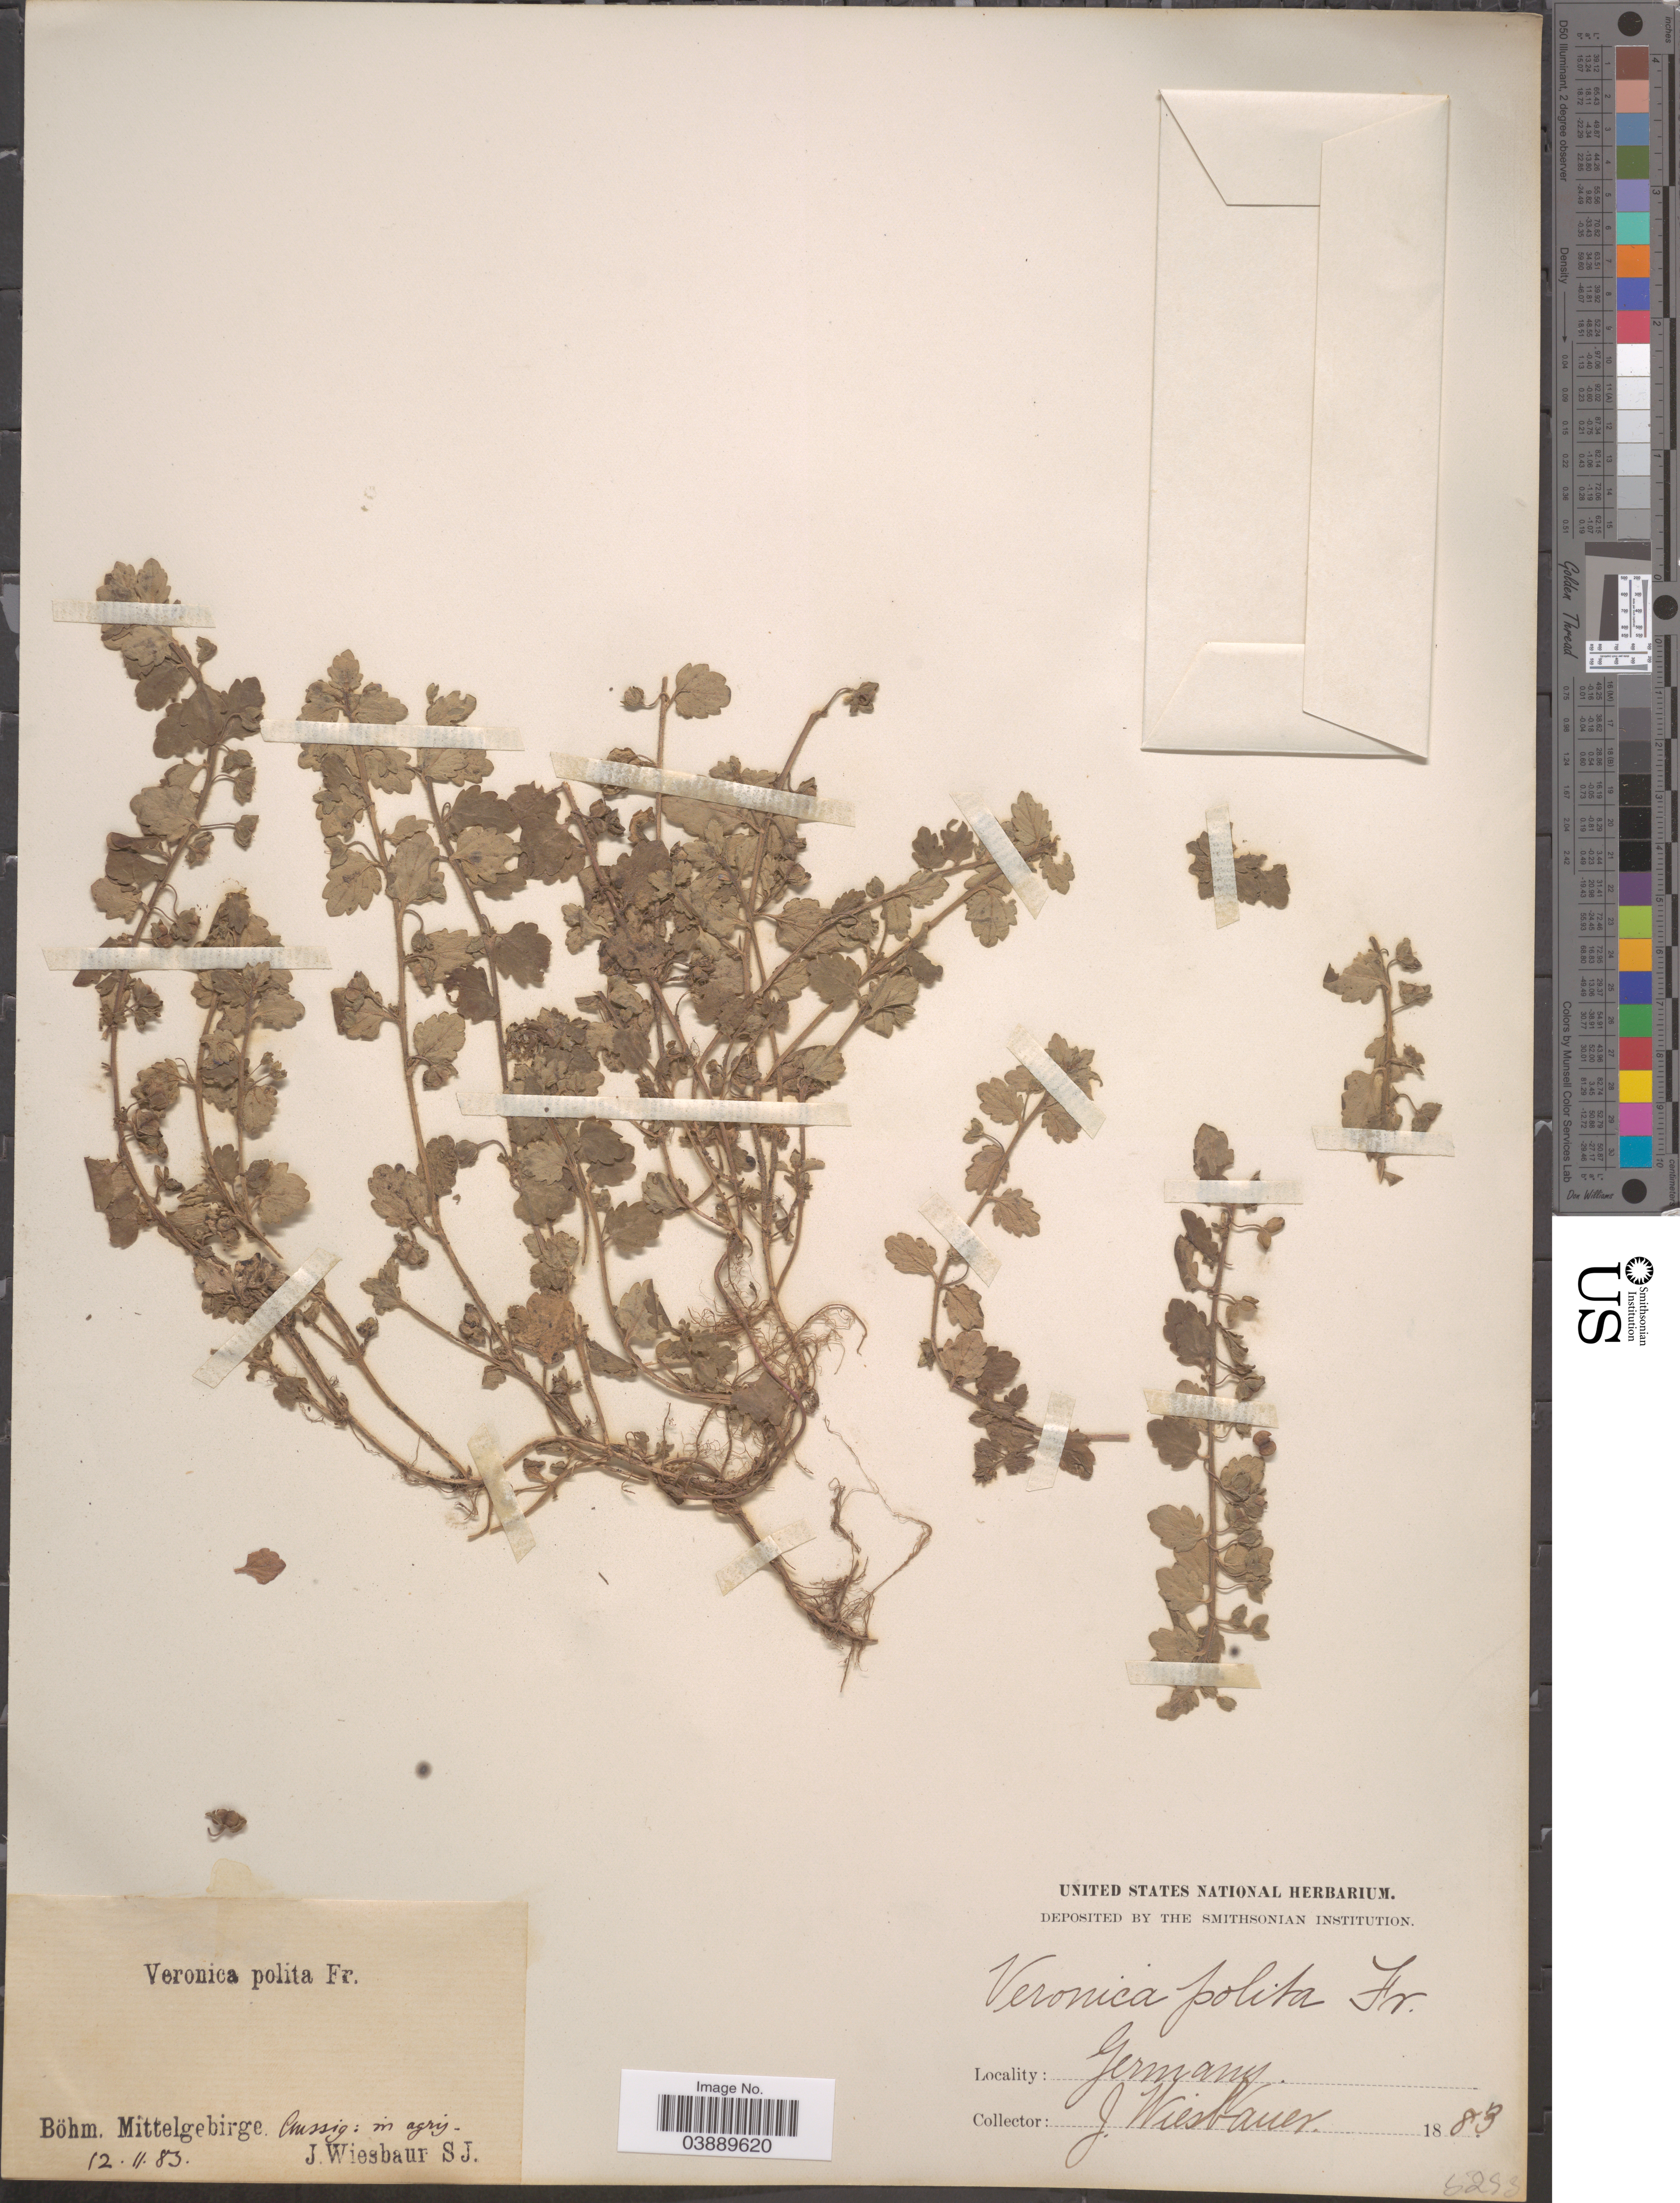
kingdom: Plantae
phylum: Tracheophyta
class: Magnoliopsida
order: Lamiales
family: Plantaginaceae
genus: Veronica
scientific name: Veronica polita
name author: Fr.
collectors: J. Wiesbaur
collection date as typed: Transcribed d/m/y: 12/2/83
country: Czechia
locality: Böhm. Mittelbirge. Cussig [interpreted]: in agris.